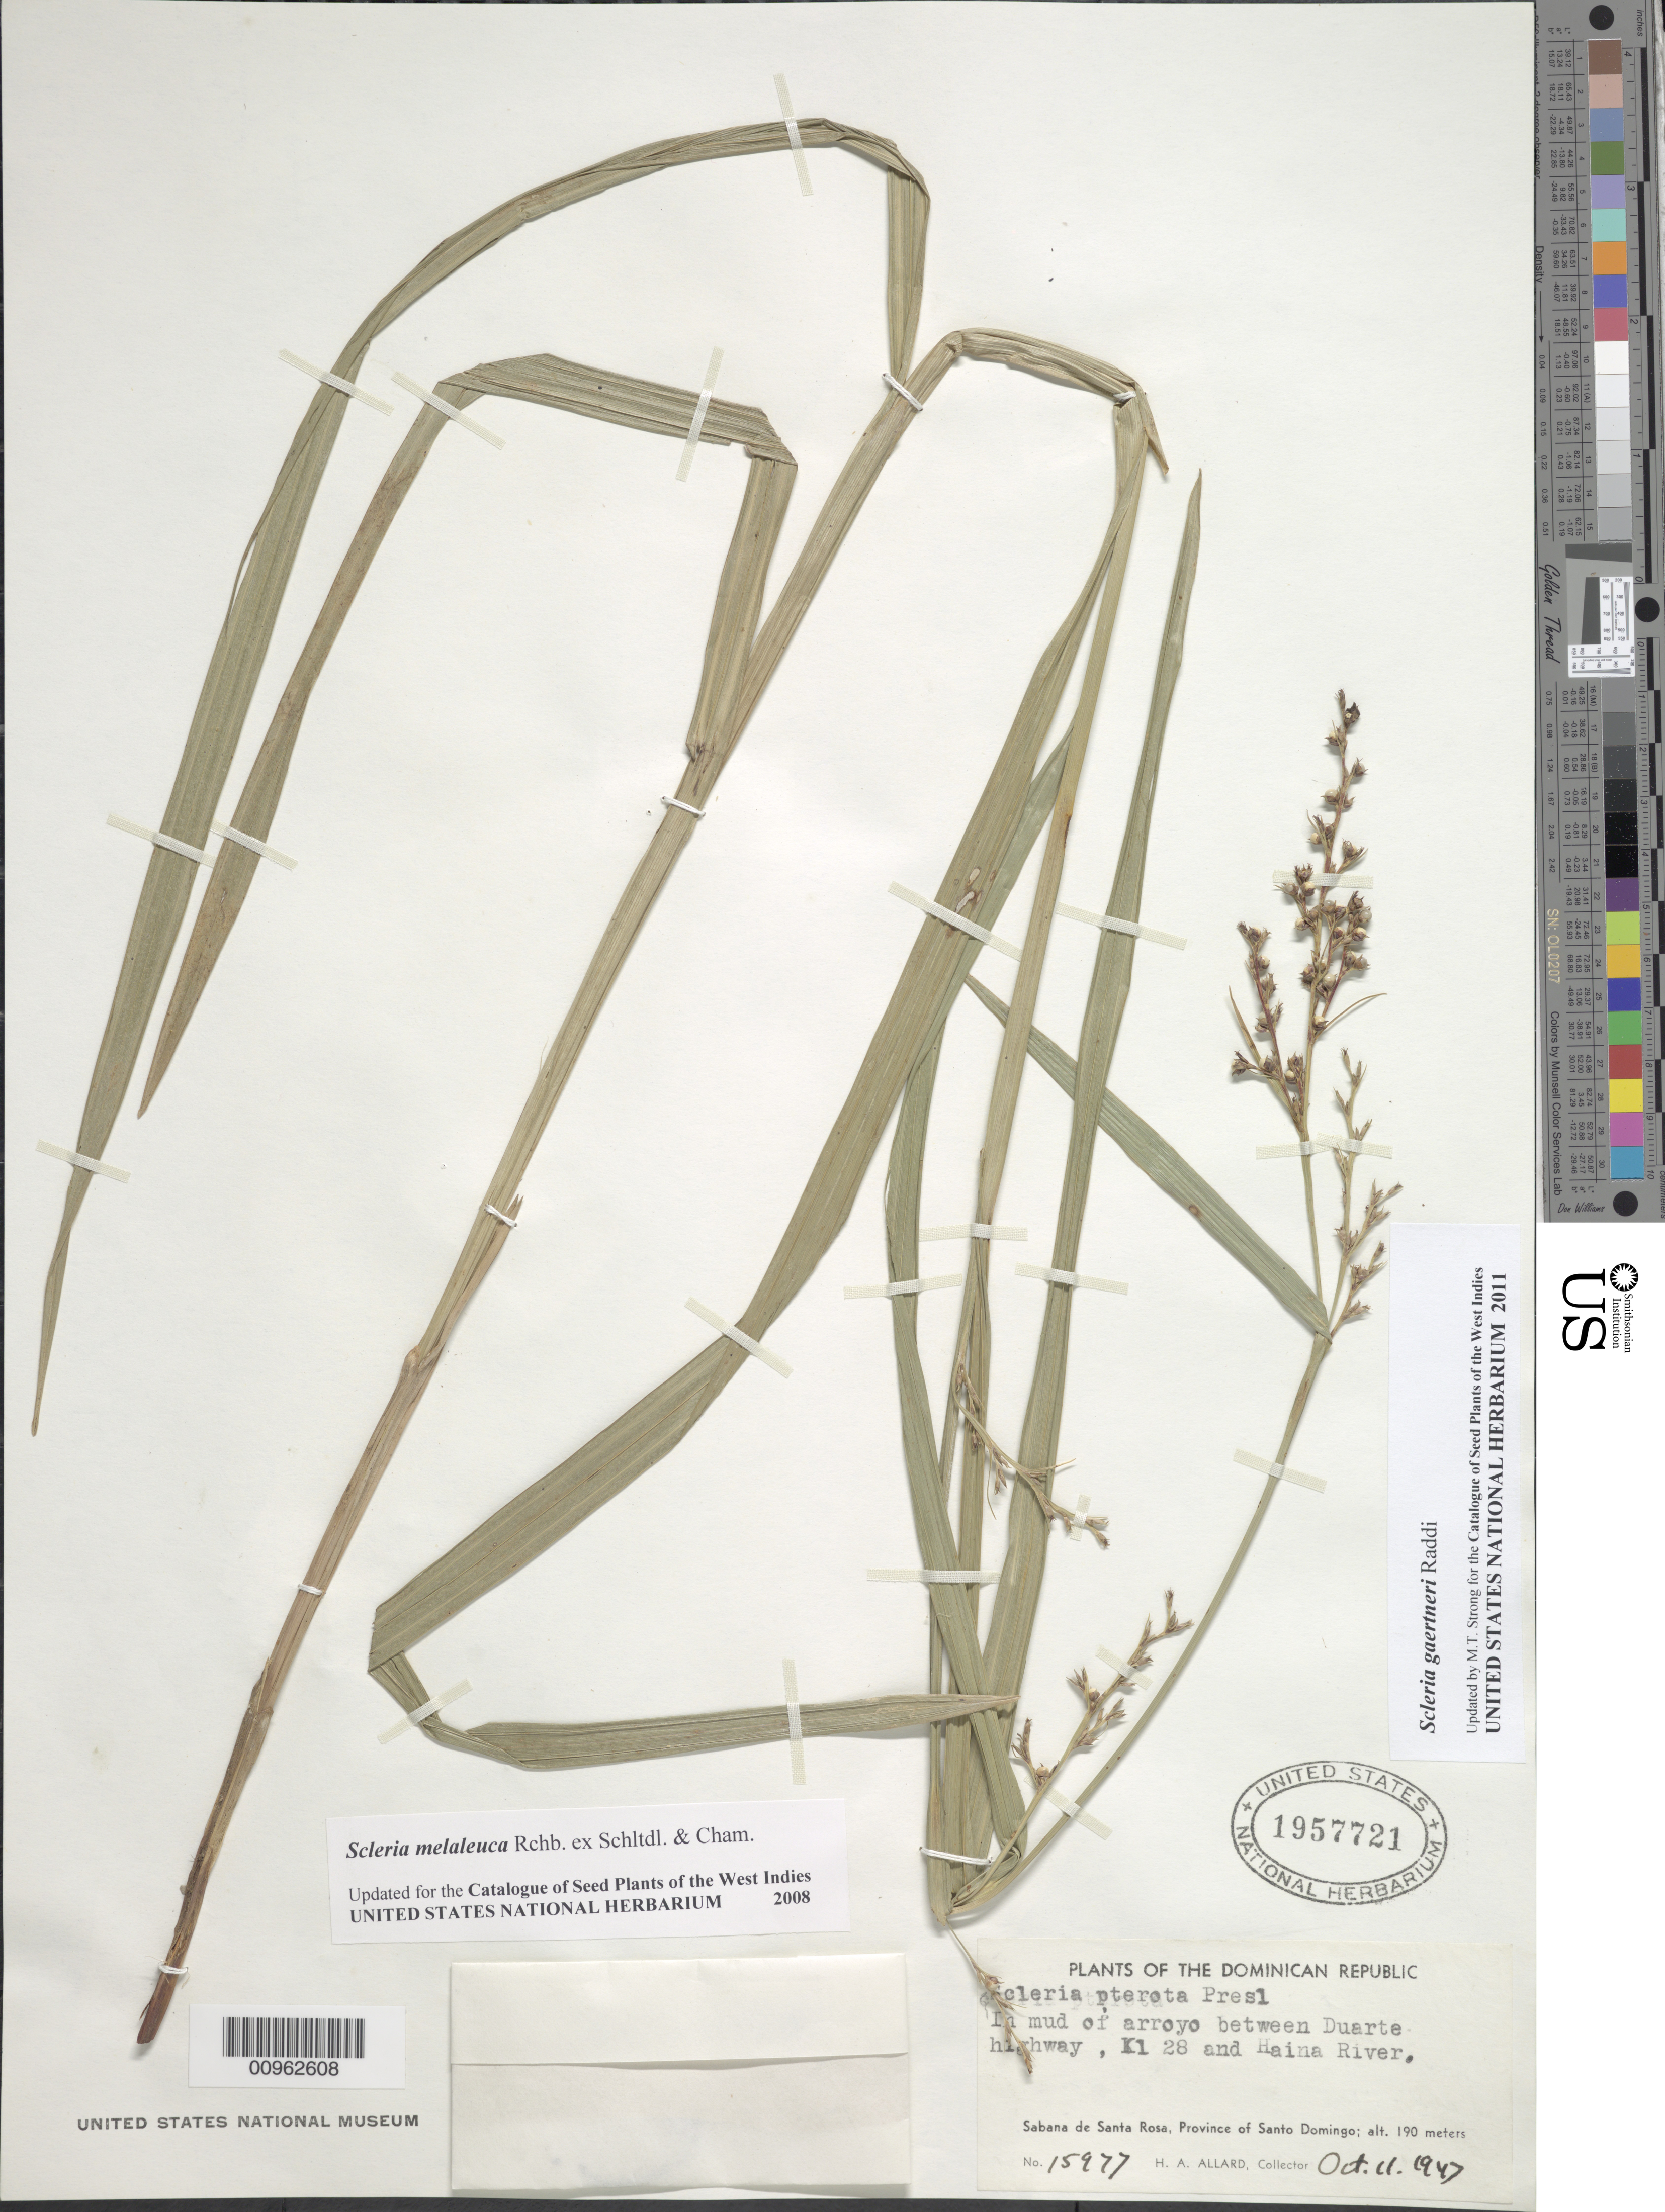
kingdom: Plantae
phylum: Tracheophyta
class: Liliopsida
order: Poales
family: Cyperaceae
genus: Scleria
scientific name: Scleria gaertneri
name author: Raddi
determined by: Strong, M. T., (US), Smithsonian Institution - National Museum of Natural History (UNITED STATES)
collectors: H. A. Allard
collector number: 15977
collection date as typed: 11 Oct 1947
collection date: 1947-10-11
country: Dominican Republic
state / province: Santo Domingo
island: Hispaniola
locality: Sabana de Santa Rosa, arroyo between Duarte Highway Kl 28 and Haina River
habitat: In mud of arroyo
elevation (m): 190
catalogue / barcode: US 1957721